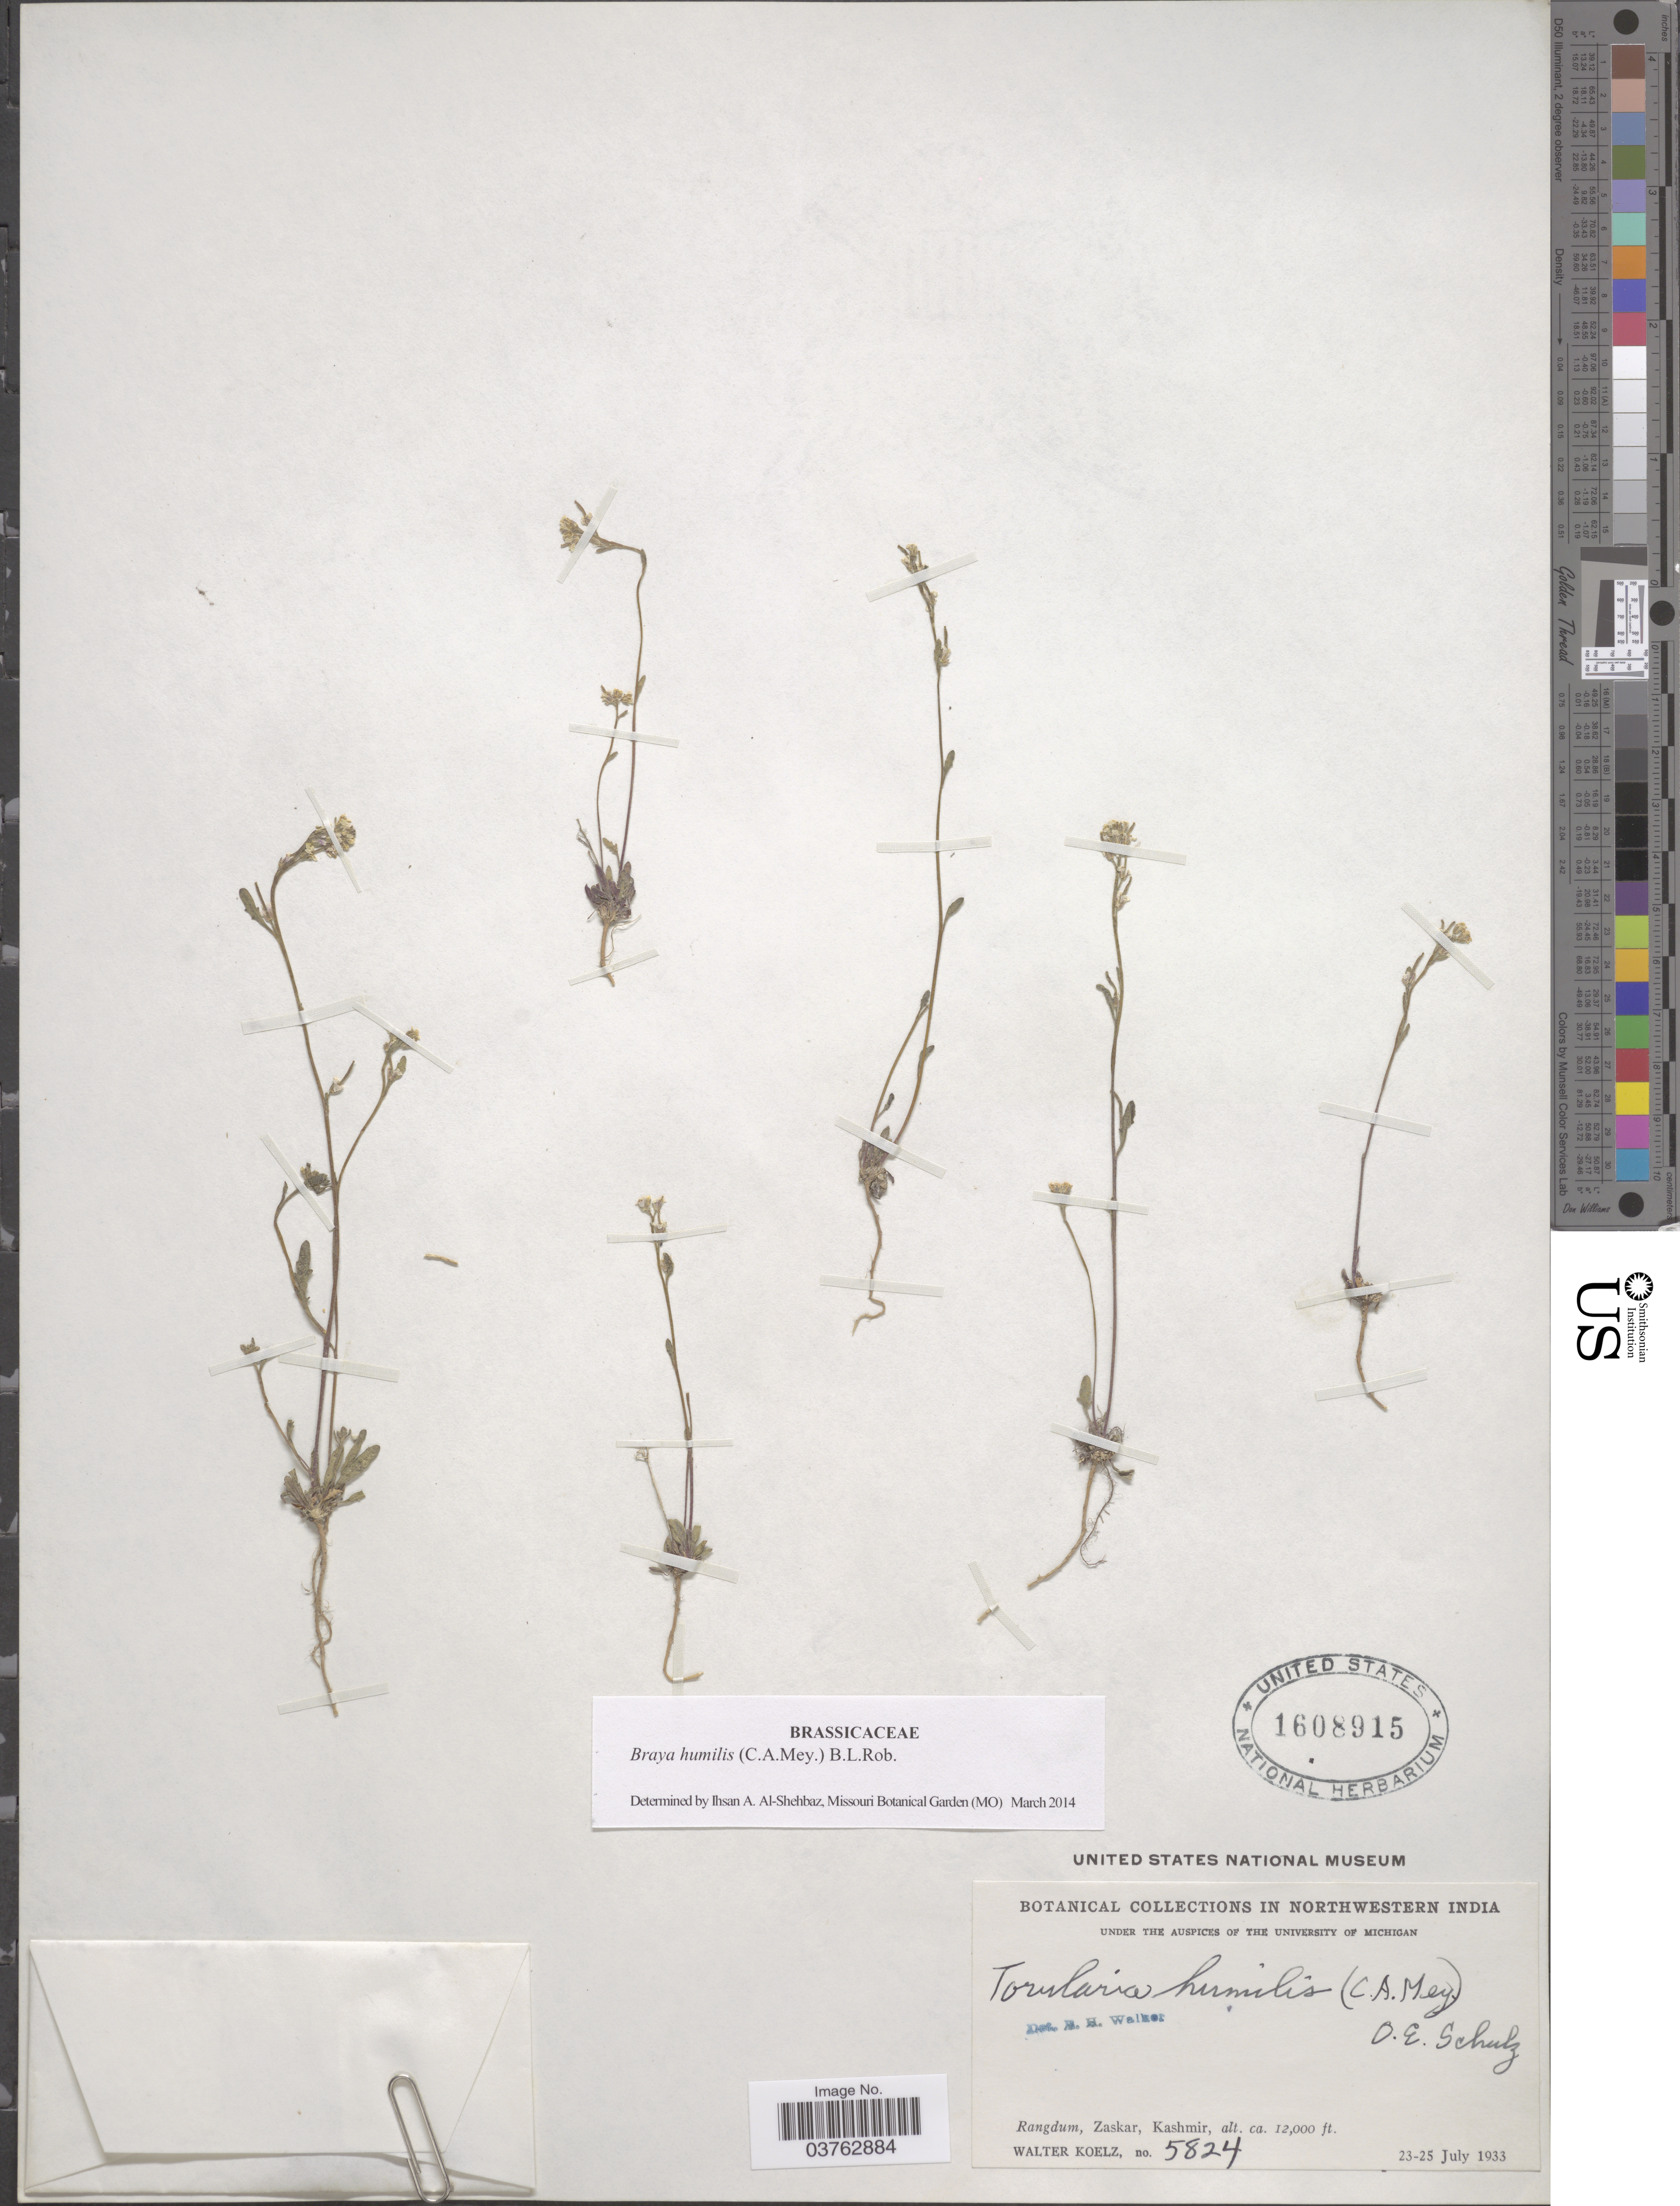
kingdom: Plantae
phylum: Tracheophyta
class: Magnoliopsida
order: Brassicales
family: Brassicaceae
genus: Braya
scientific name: Braya humilis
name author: (C.A. Mey.) B.L. Rob.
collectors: W. N. Koelz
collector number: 5824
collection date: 1933-07-23/1933-07-25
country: India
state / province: Jammu and Kashmir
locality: Northwestern India. Rangdum, Zaskar, Kashmir.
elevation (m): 3658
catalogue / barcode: US 1608915